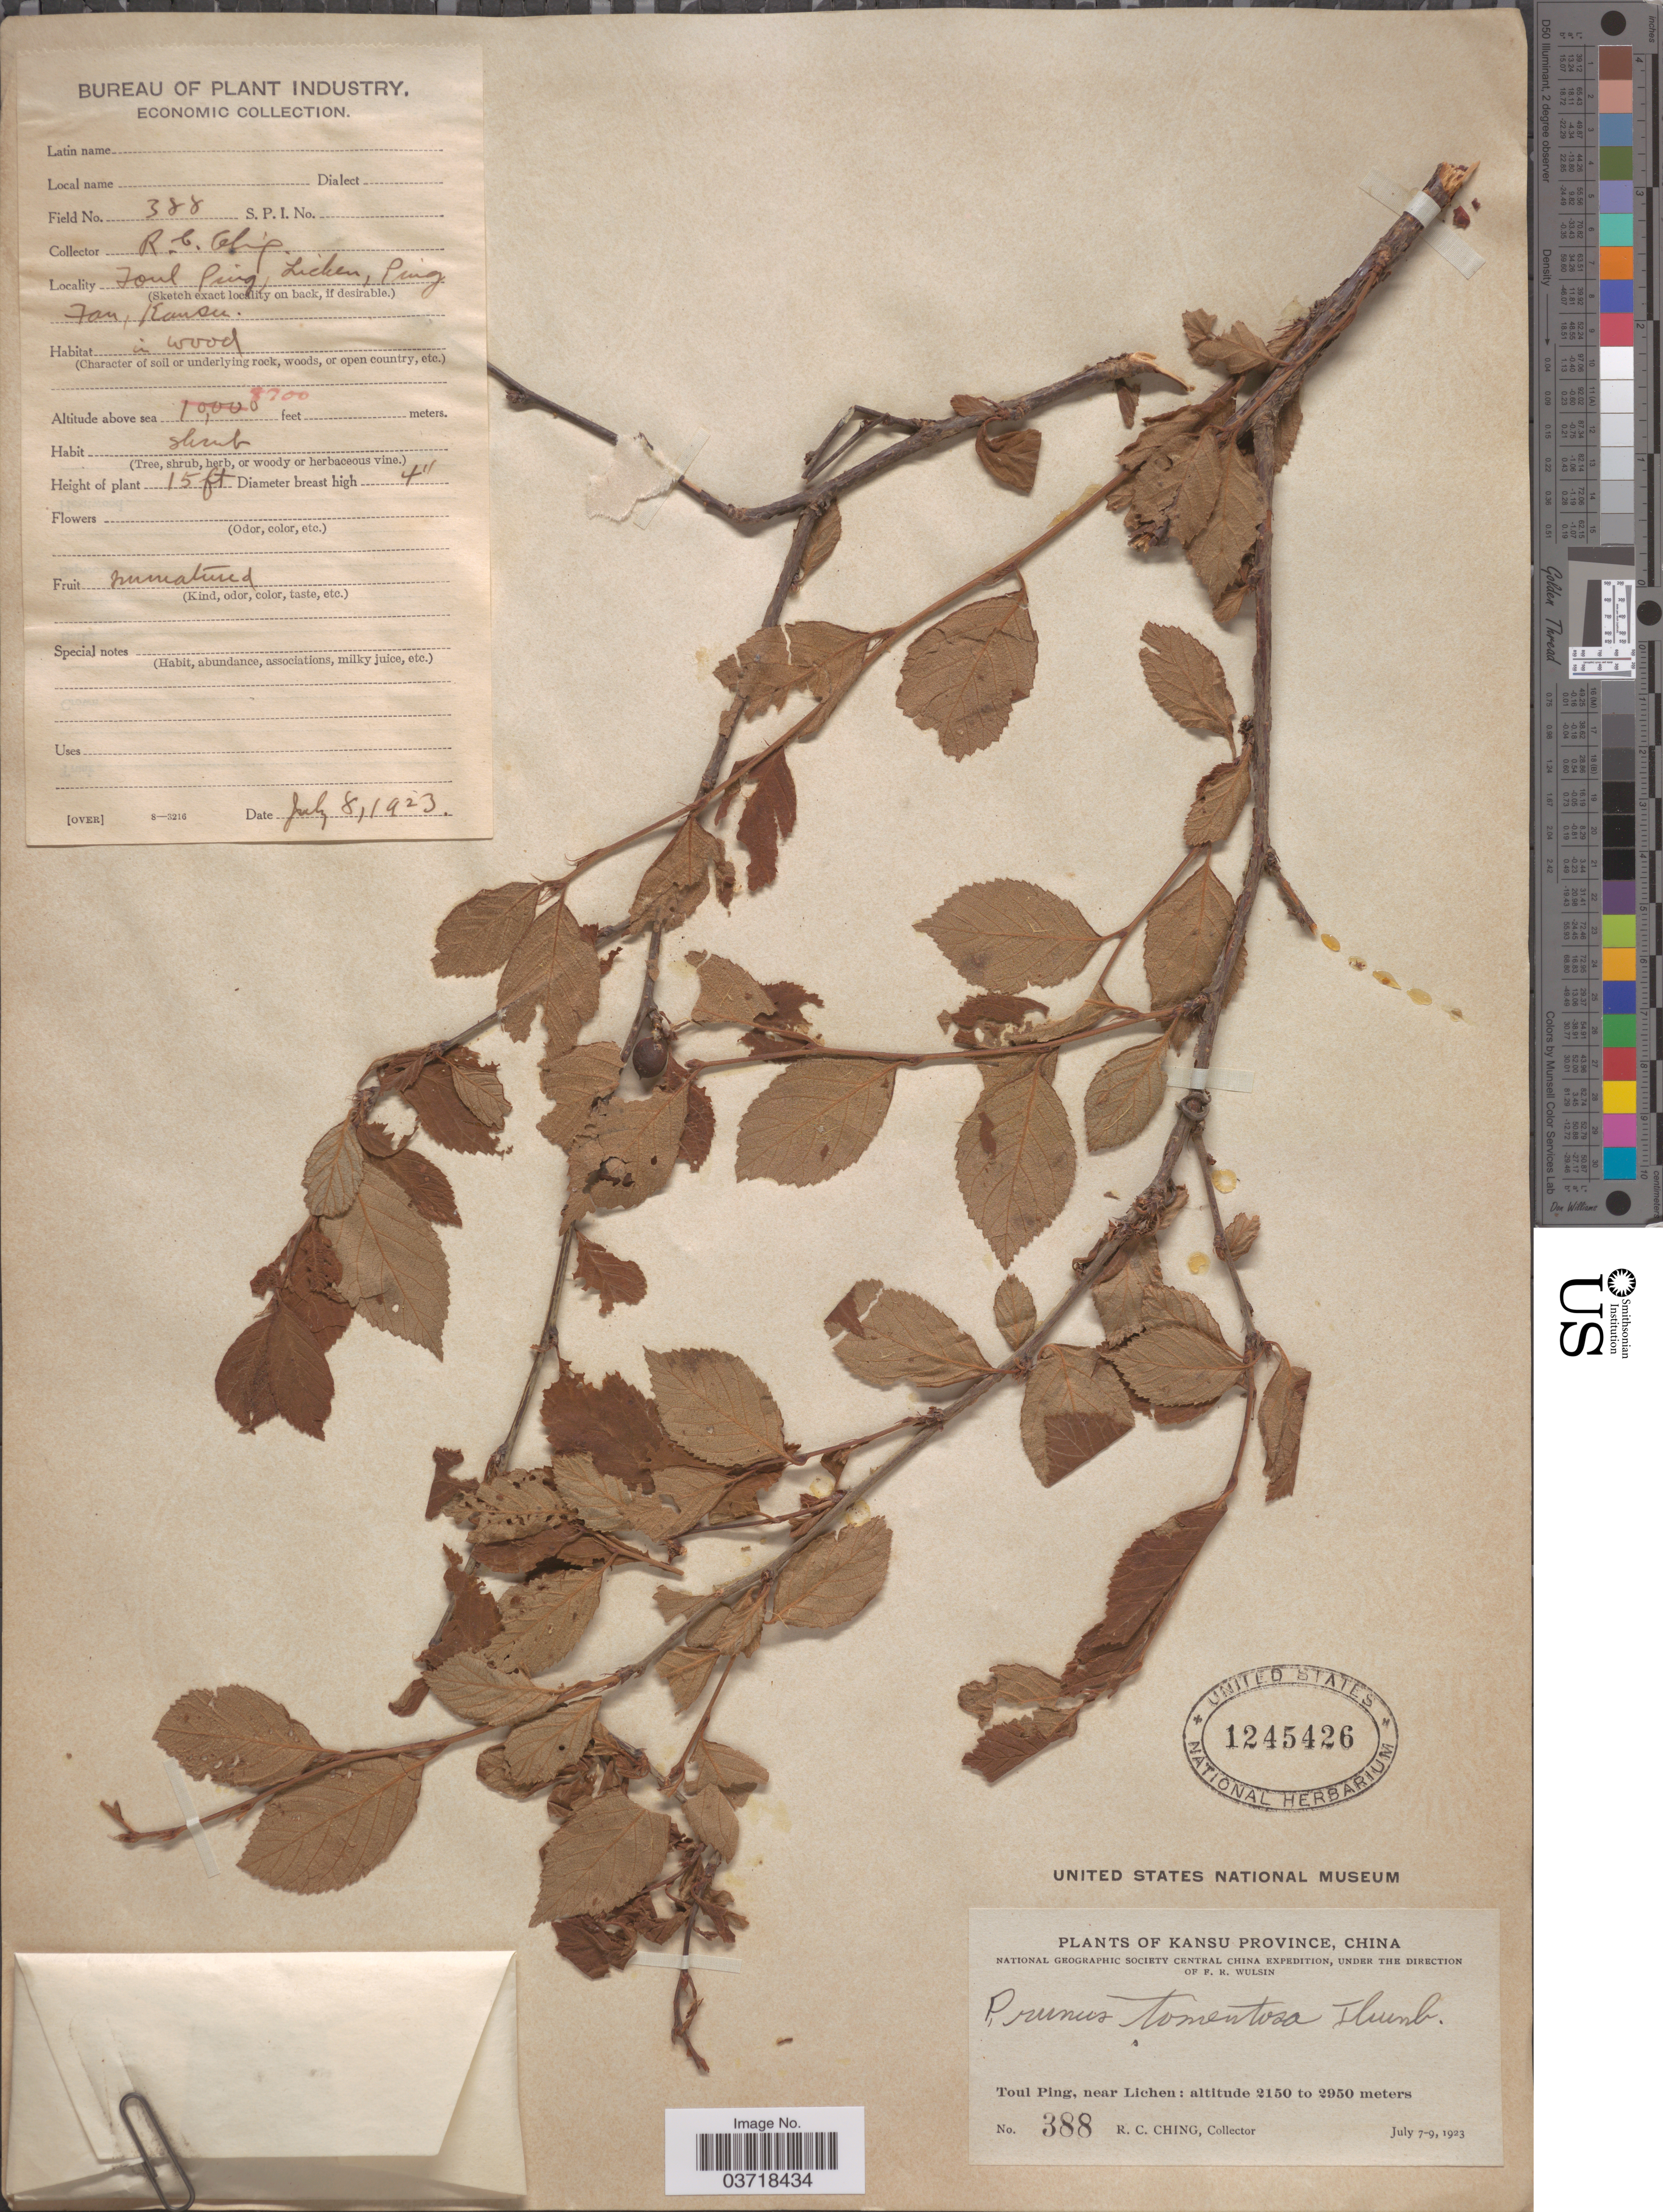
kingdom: Plantae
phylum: Tracheophyta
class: Magnoliopsida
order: Rosales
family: Rosaceae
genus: Prunus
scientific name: Prunus tomentosa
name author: Thunb.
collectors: R. C. Ching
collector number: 388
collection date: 1923-07-08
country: China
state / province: Gansu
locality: Kansu Province. Toul Ping, near Lichen. Ping Fan.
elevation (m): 2652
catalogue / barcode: US 1245426